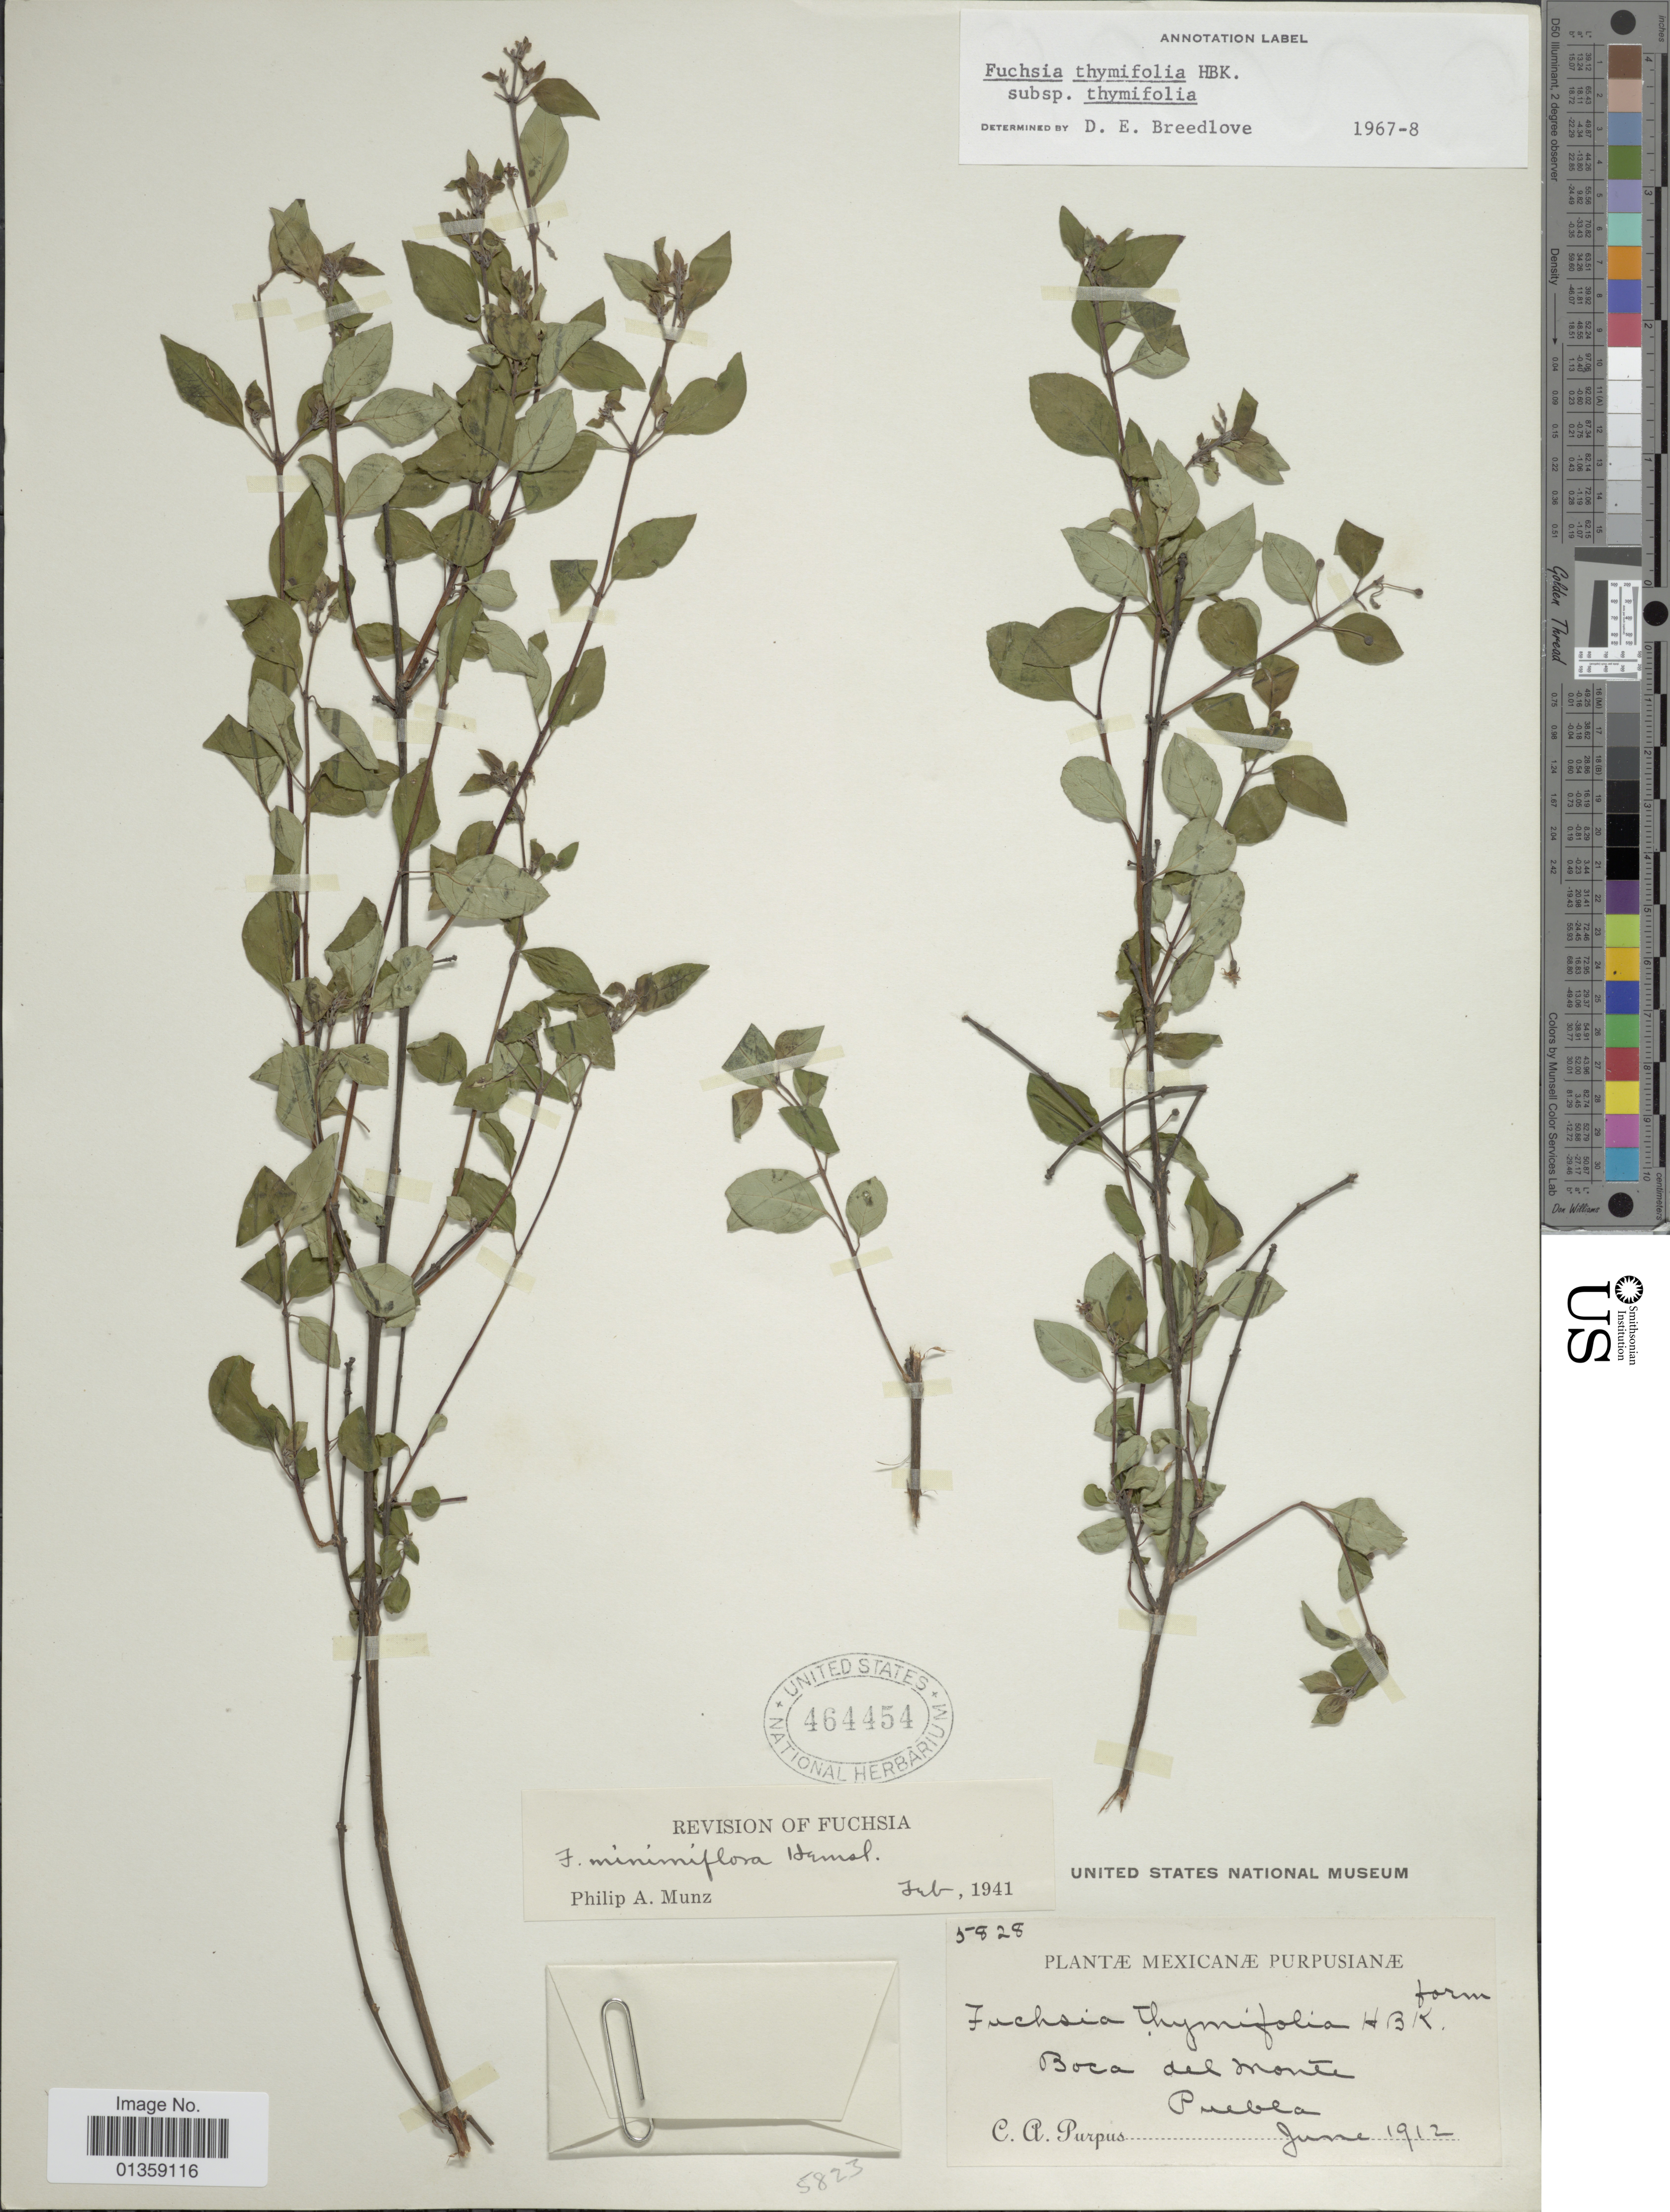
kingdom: Plantae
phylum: Tracheophyta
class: Magnoliopsida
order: Myrtales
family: Onagraceae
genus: Fuchsia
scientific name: Fuchsia thymifolia subsp. thymifolia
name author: Kunth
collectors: C. A. Purpus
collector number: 5828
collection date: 1912-06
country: Mexico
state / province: Puebla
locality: Boca del Monte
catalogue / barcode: US 464454